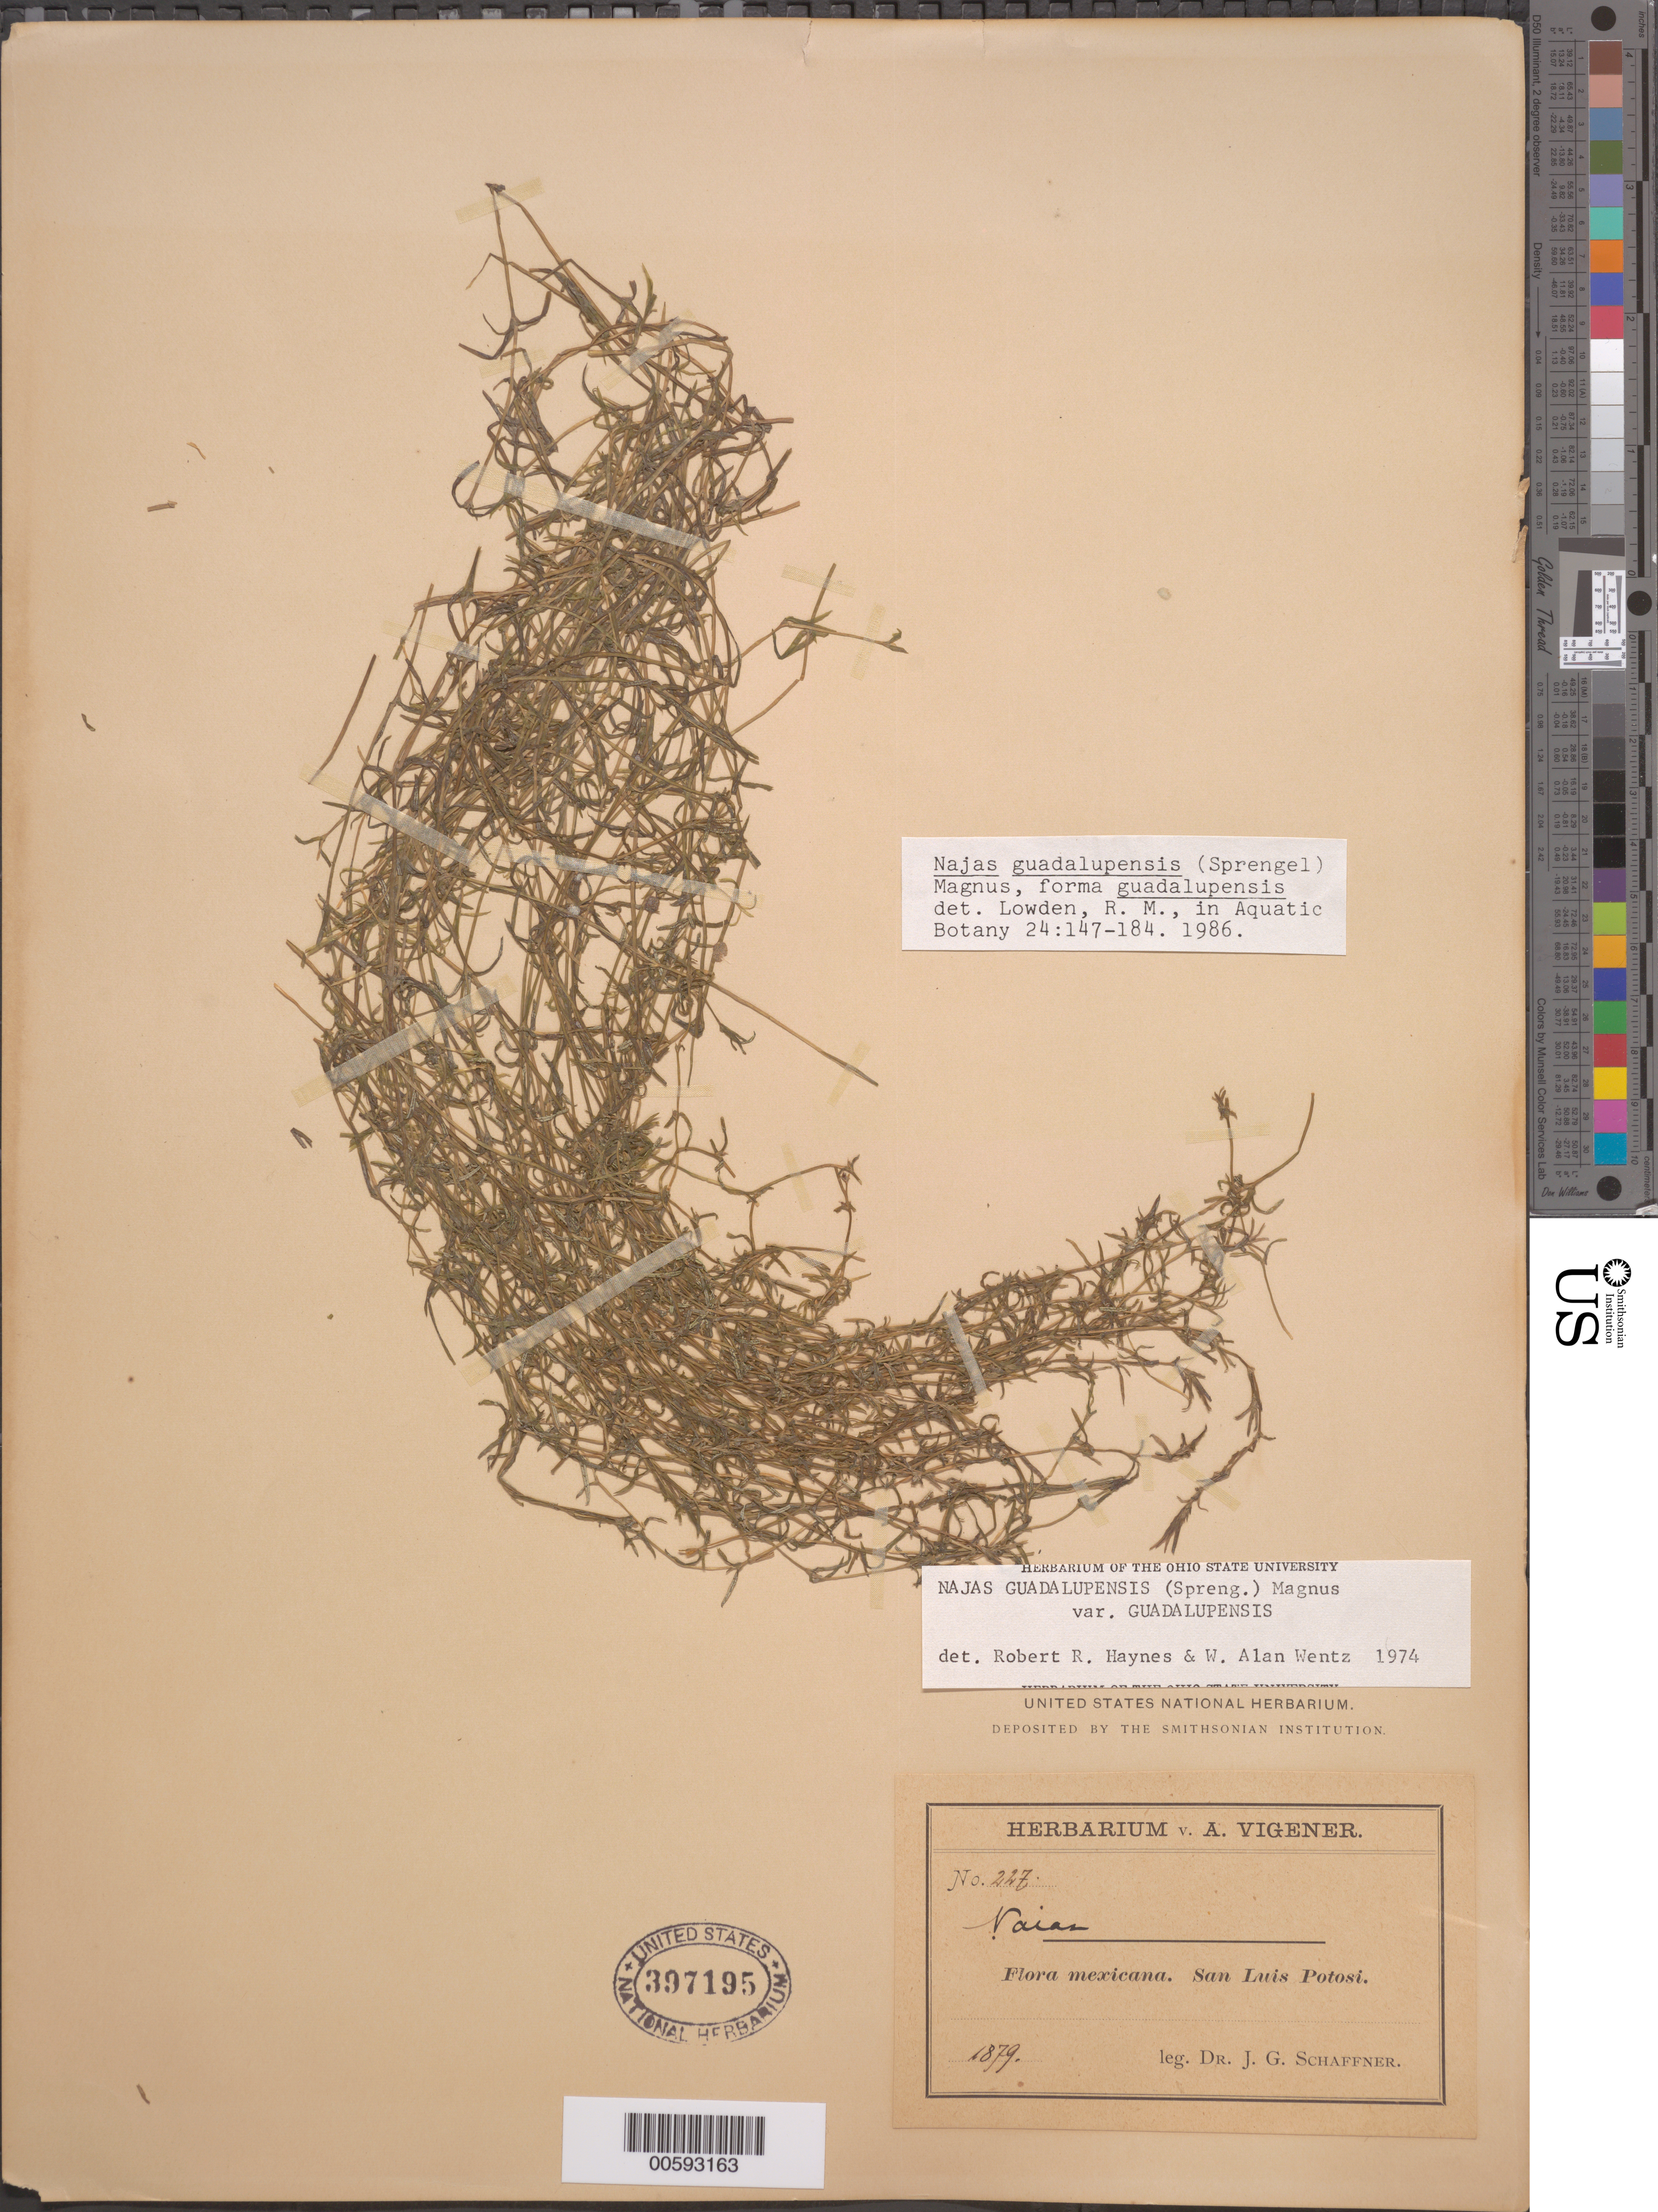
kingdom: Plantae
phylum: Tracheophyta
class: Liliopsida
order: Alismatales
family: Hydrocharitaceae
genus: Najas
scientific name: Najas guadalupensis var. guadalupensis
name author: (Spreng.) Magnus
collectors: J. G. Schaffner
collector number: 227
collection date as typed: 1879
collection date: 1879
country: Mexico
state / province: San Luis Potosí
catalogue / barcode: US 397195